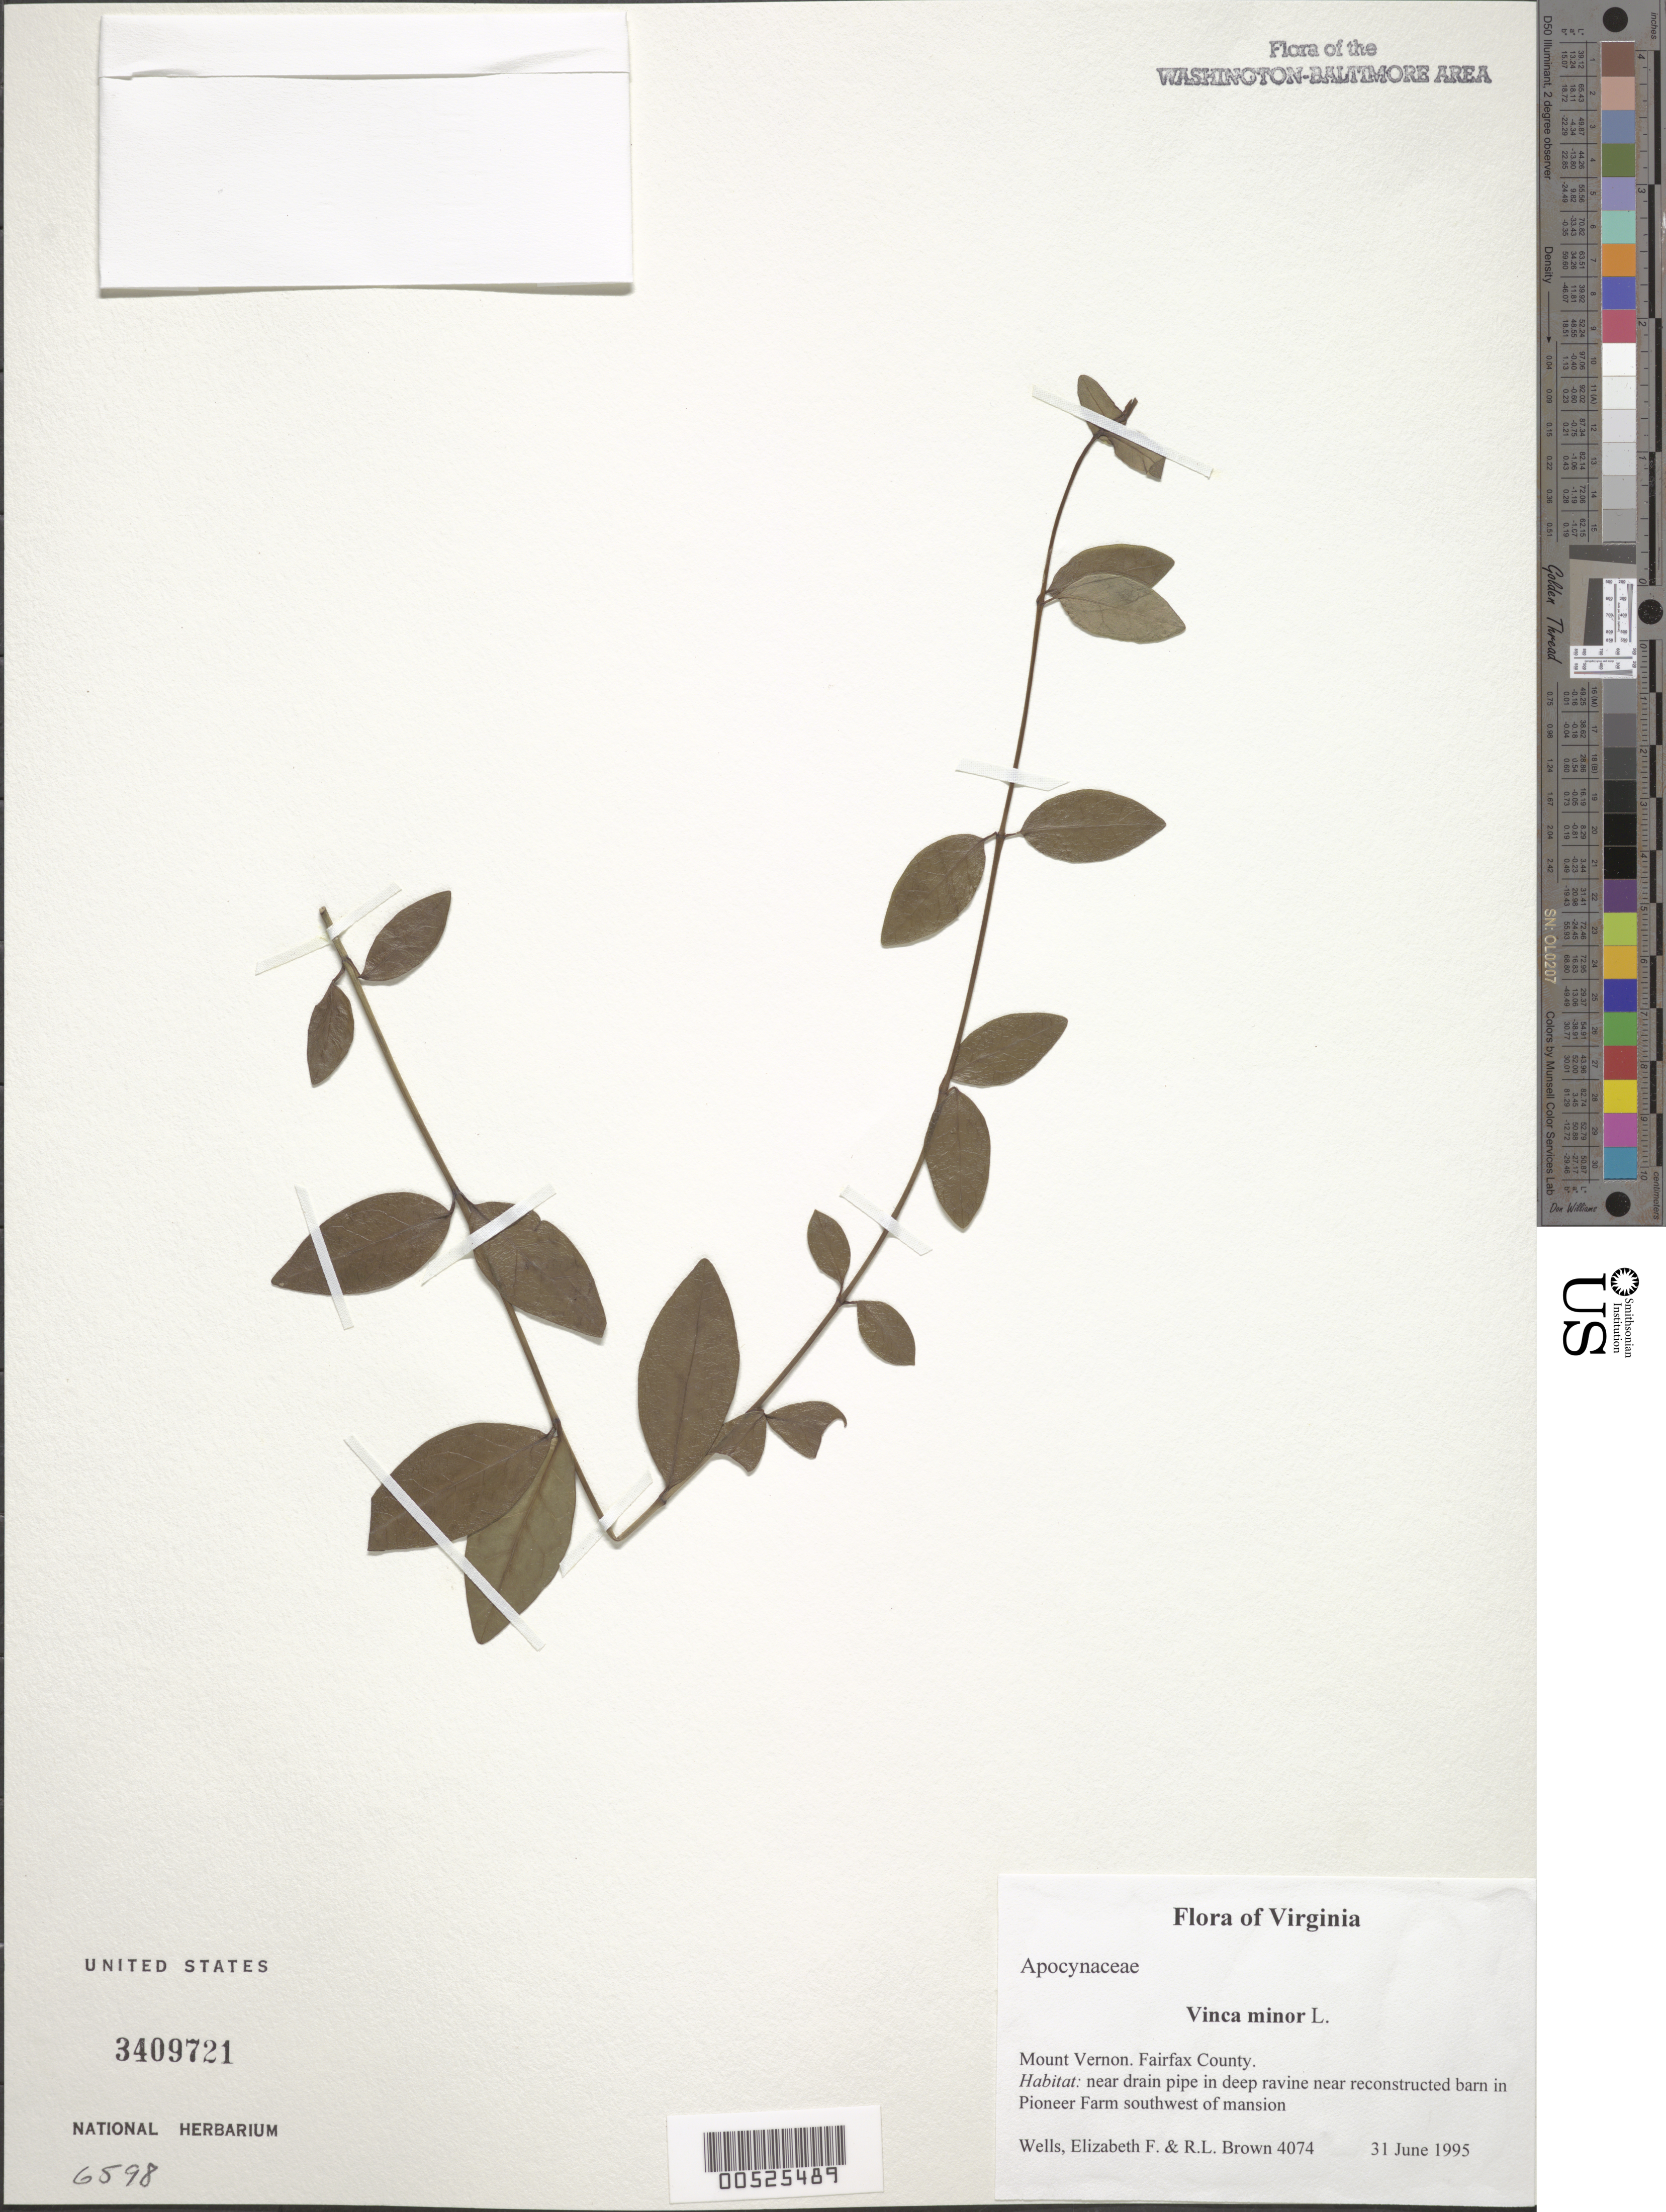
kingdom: Plantae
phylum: Tracheophyta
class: Magnoliopsida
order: Gentianales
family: Apocynaceae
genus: Vinca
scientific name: Vinca minor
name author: L.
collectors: E. F. Wells & R. L. Brown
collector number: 4074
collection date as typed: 31 Jun 1995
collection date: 1995-06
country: United States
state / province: Virginia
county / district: Fairfax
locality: Mount Vernon. Pioneer Farm sw of mansion.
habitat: Near drain pipe in deep ravine.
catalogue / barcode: US 3409721